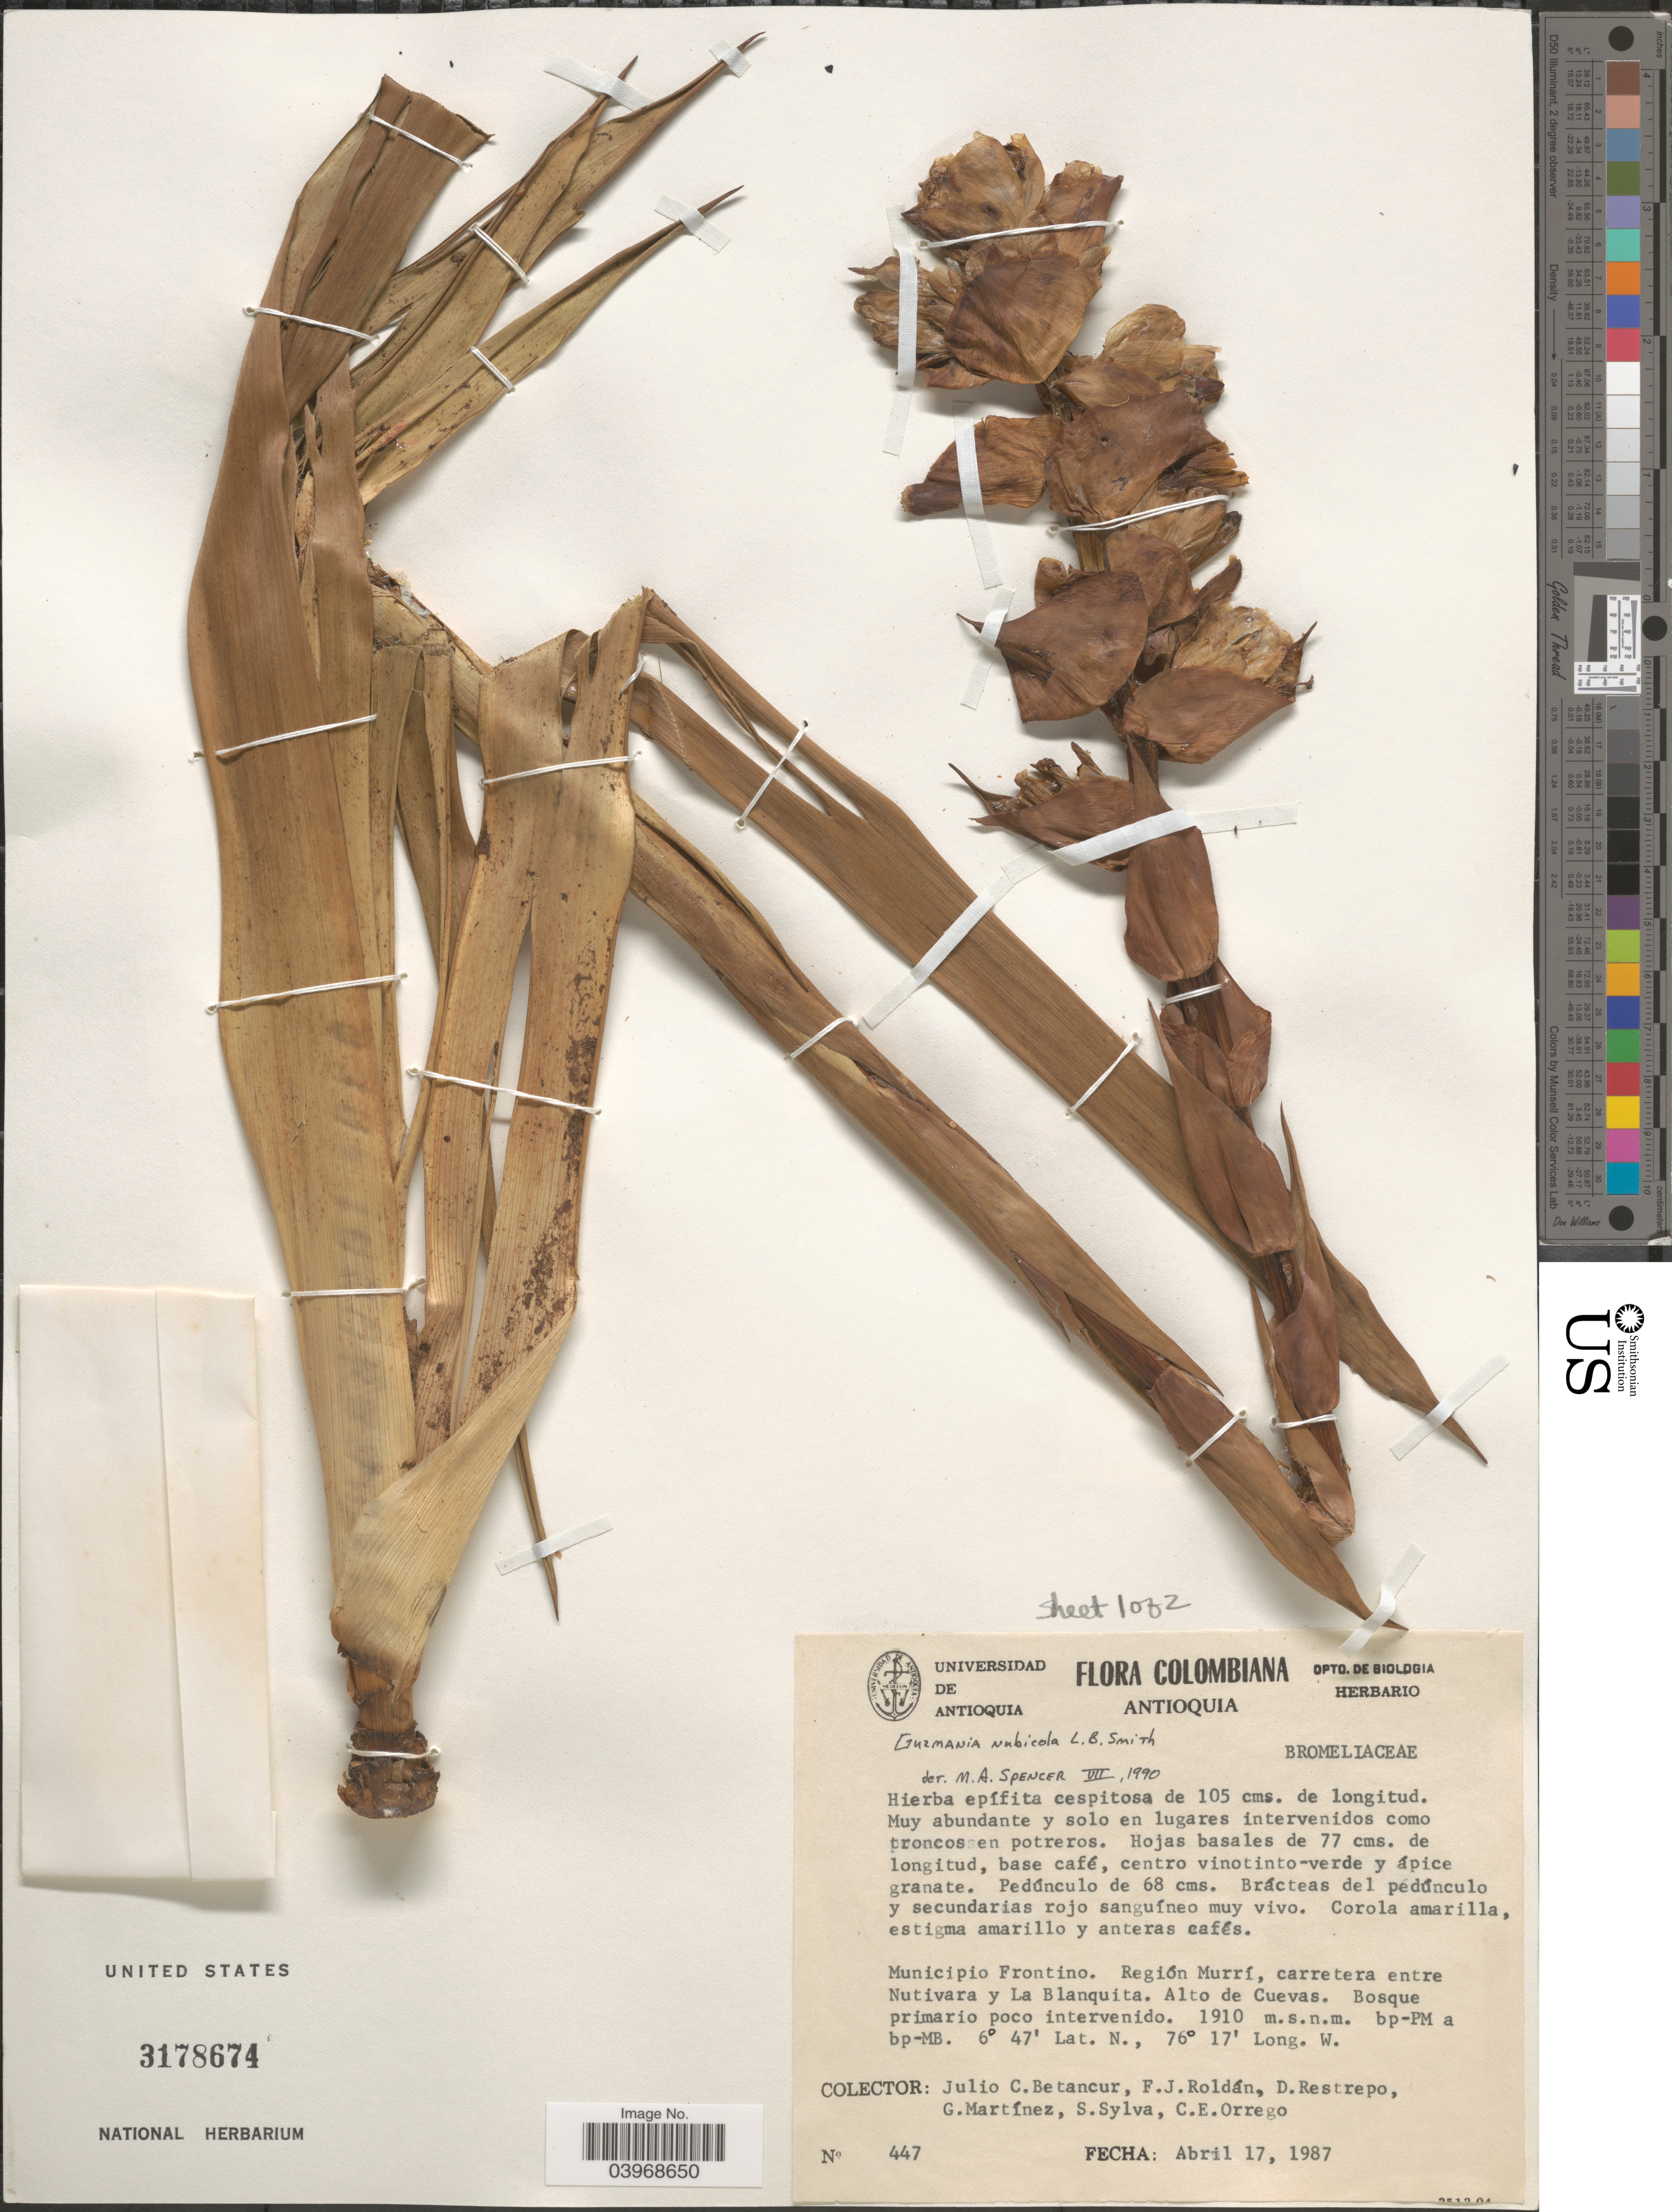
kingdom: Plantae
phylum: Tracheophyta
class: Liliopsida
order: Poales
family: Bromeliaceae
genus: Guzmania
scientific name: Guzmania nubicola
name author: L.B. Sm.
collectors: J. C. Betancur, F. J. Roldán, D. Restrepo, G. Martinez & et al.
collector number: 447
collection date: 1987-04-17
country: Colombia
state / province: Antioquia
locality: Municipio Frontino. Región Murrí, carretera entre Nutivara y La Blanquita. Alto de Cuevas.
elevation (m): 1910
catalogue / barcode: US 3178674